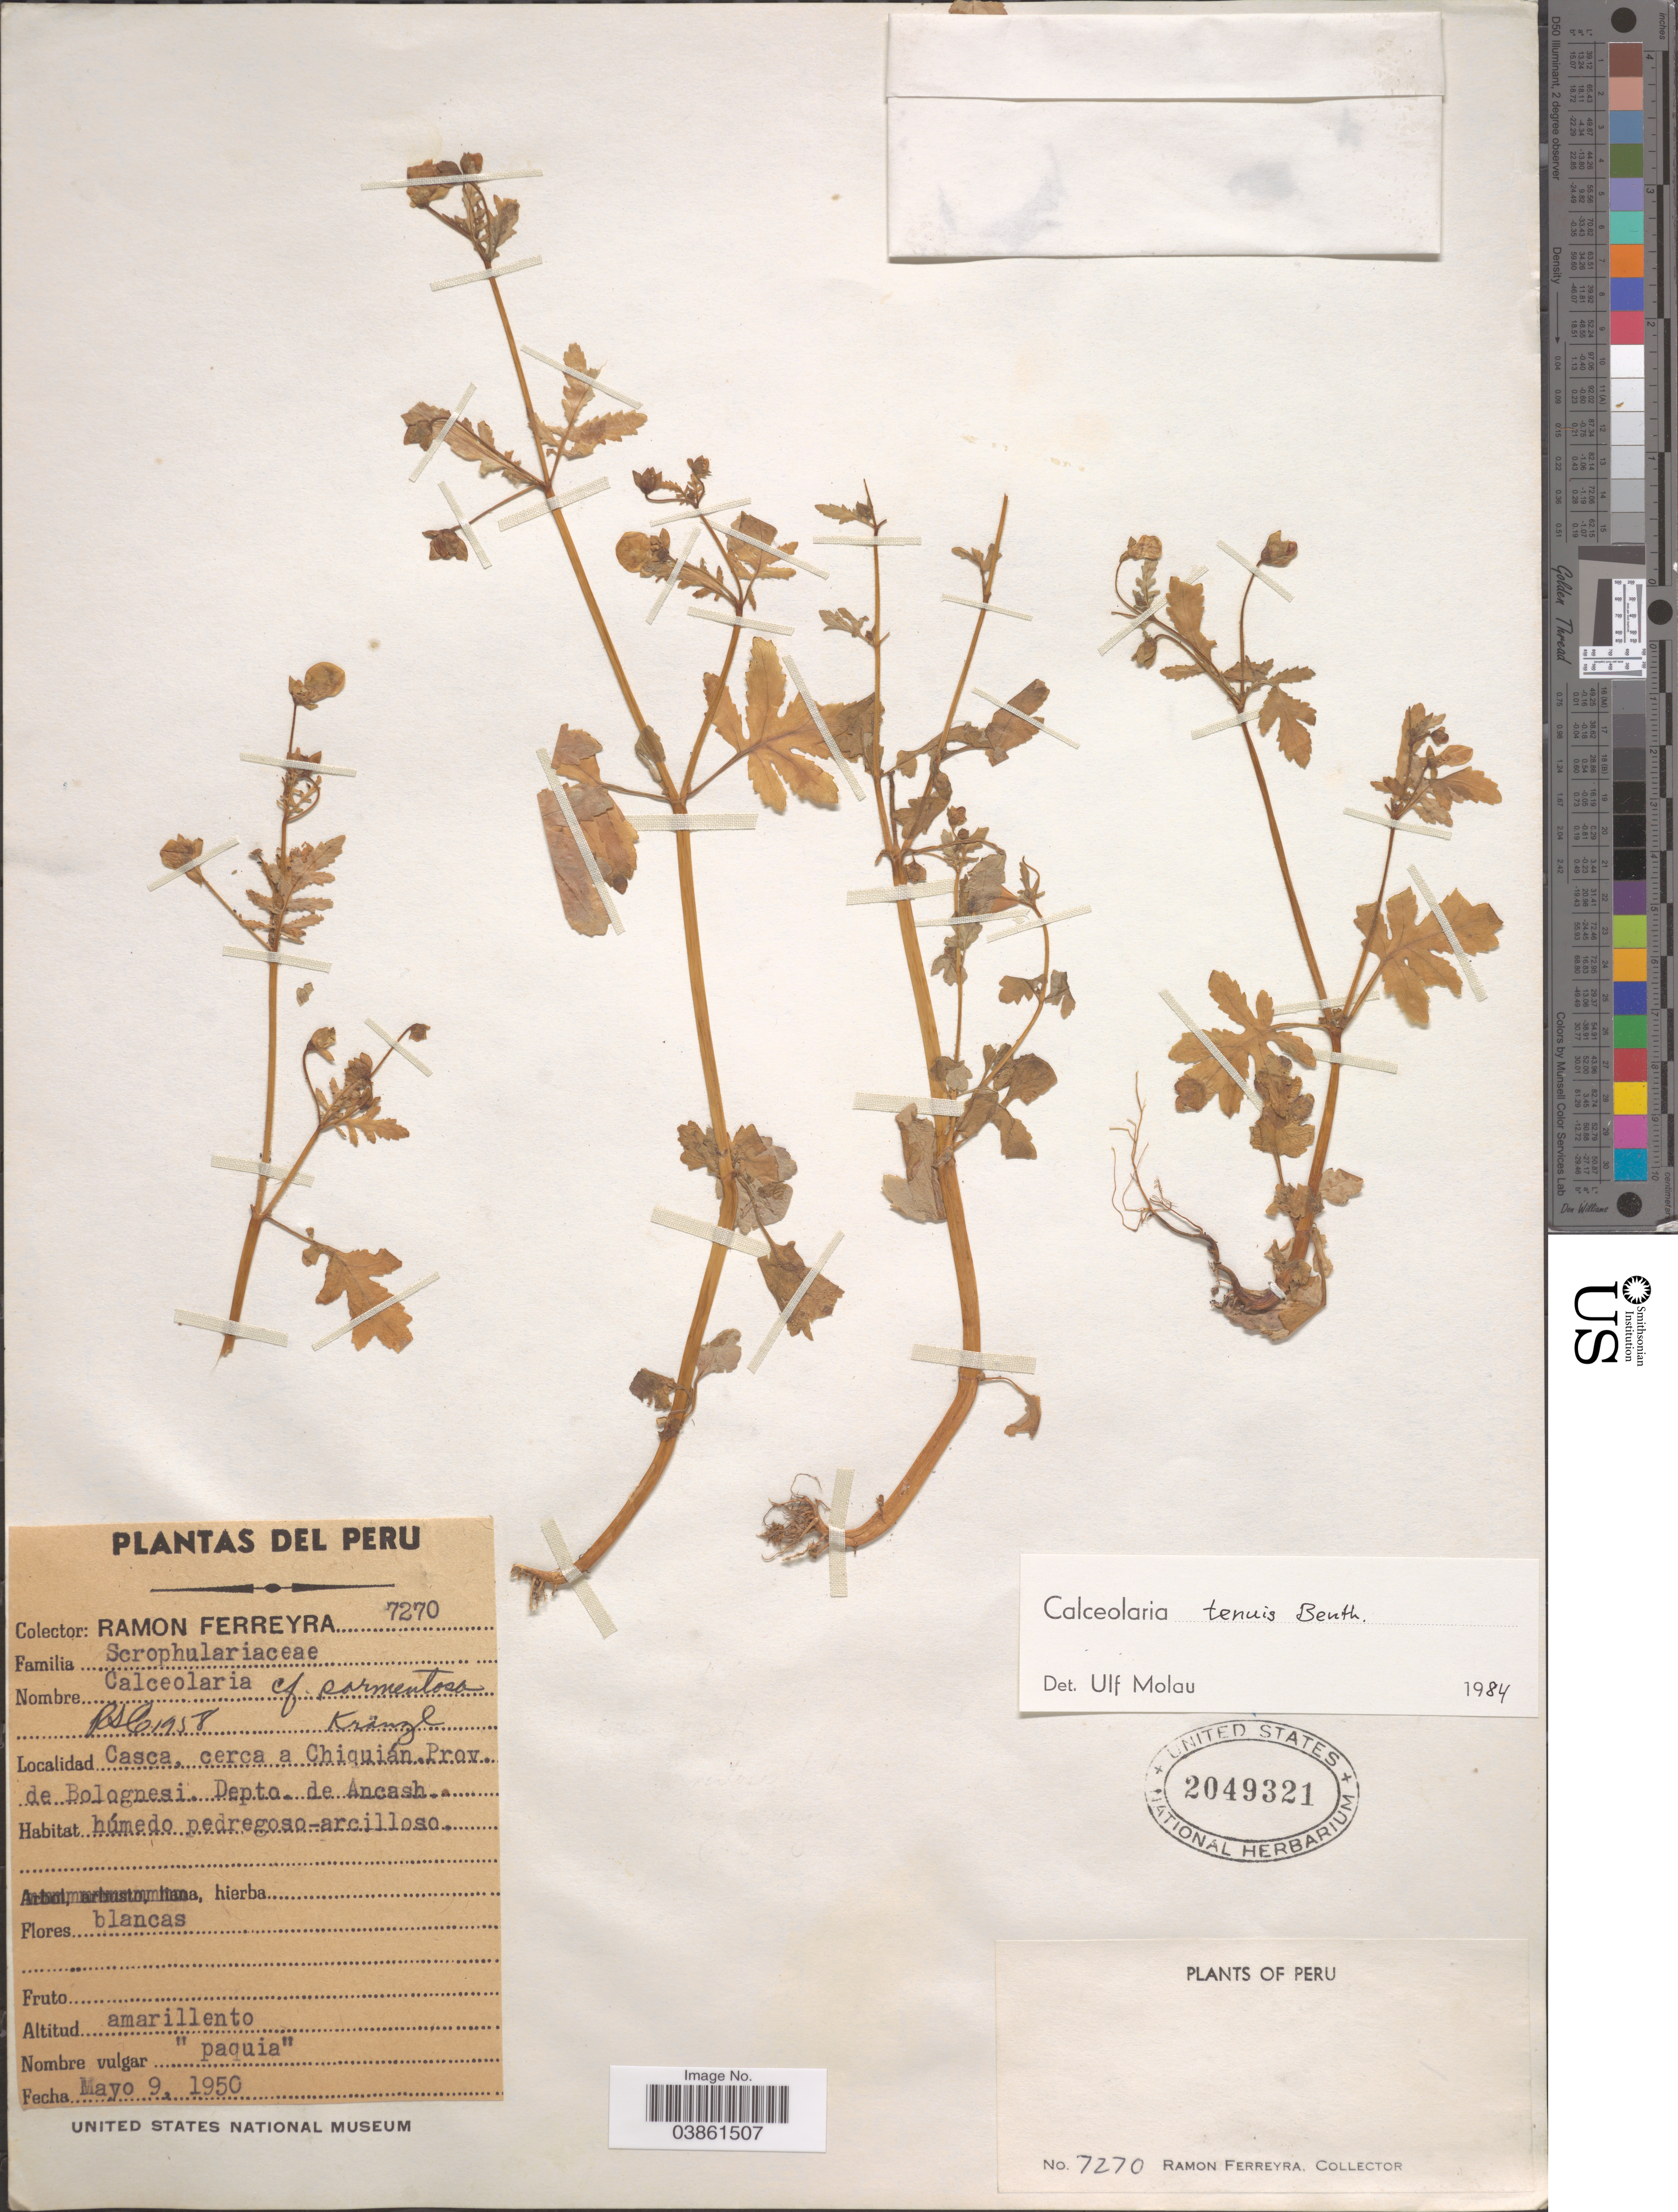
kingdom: Plantae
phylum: Tracheophyta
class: Magnoliopsida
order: Lamiales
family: Calceolariaceae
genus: Calceolaria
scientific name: Calceolaria tenuis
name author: Benth.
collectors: R. A. Ferreyra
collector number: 7270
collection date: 1950-05-09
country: Peru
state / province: Ancash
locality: Casca, cerca a Chiquian. Prov. de Bolognesi. Depto. de Ancash.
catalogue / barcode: US 2049321